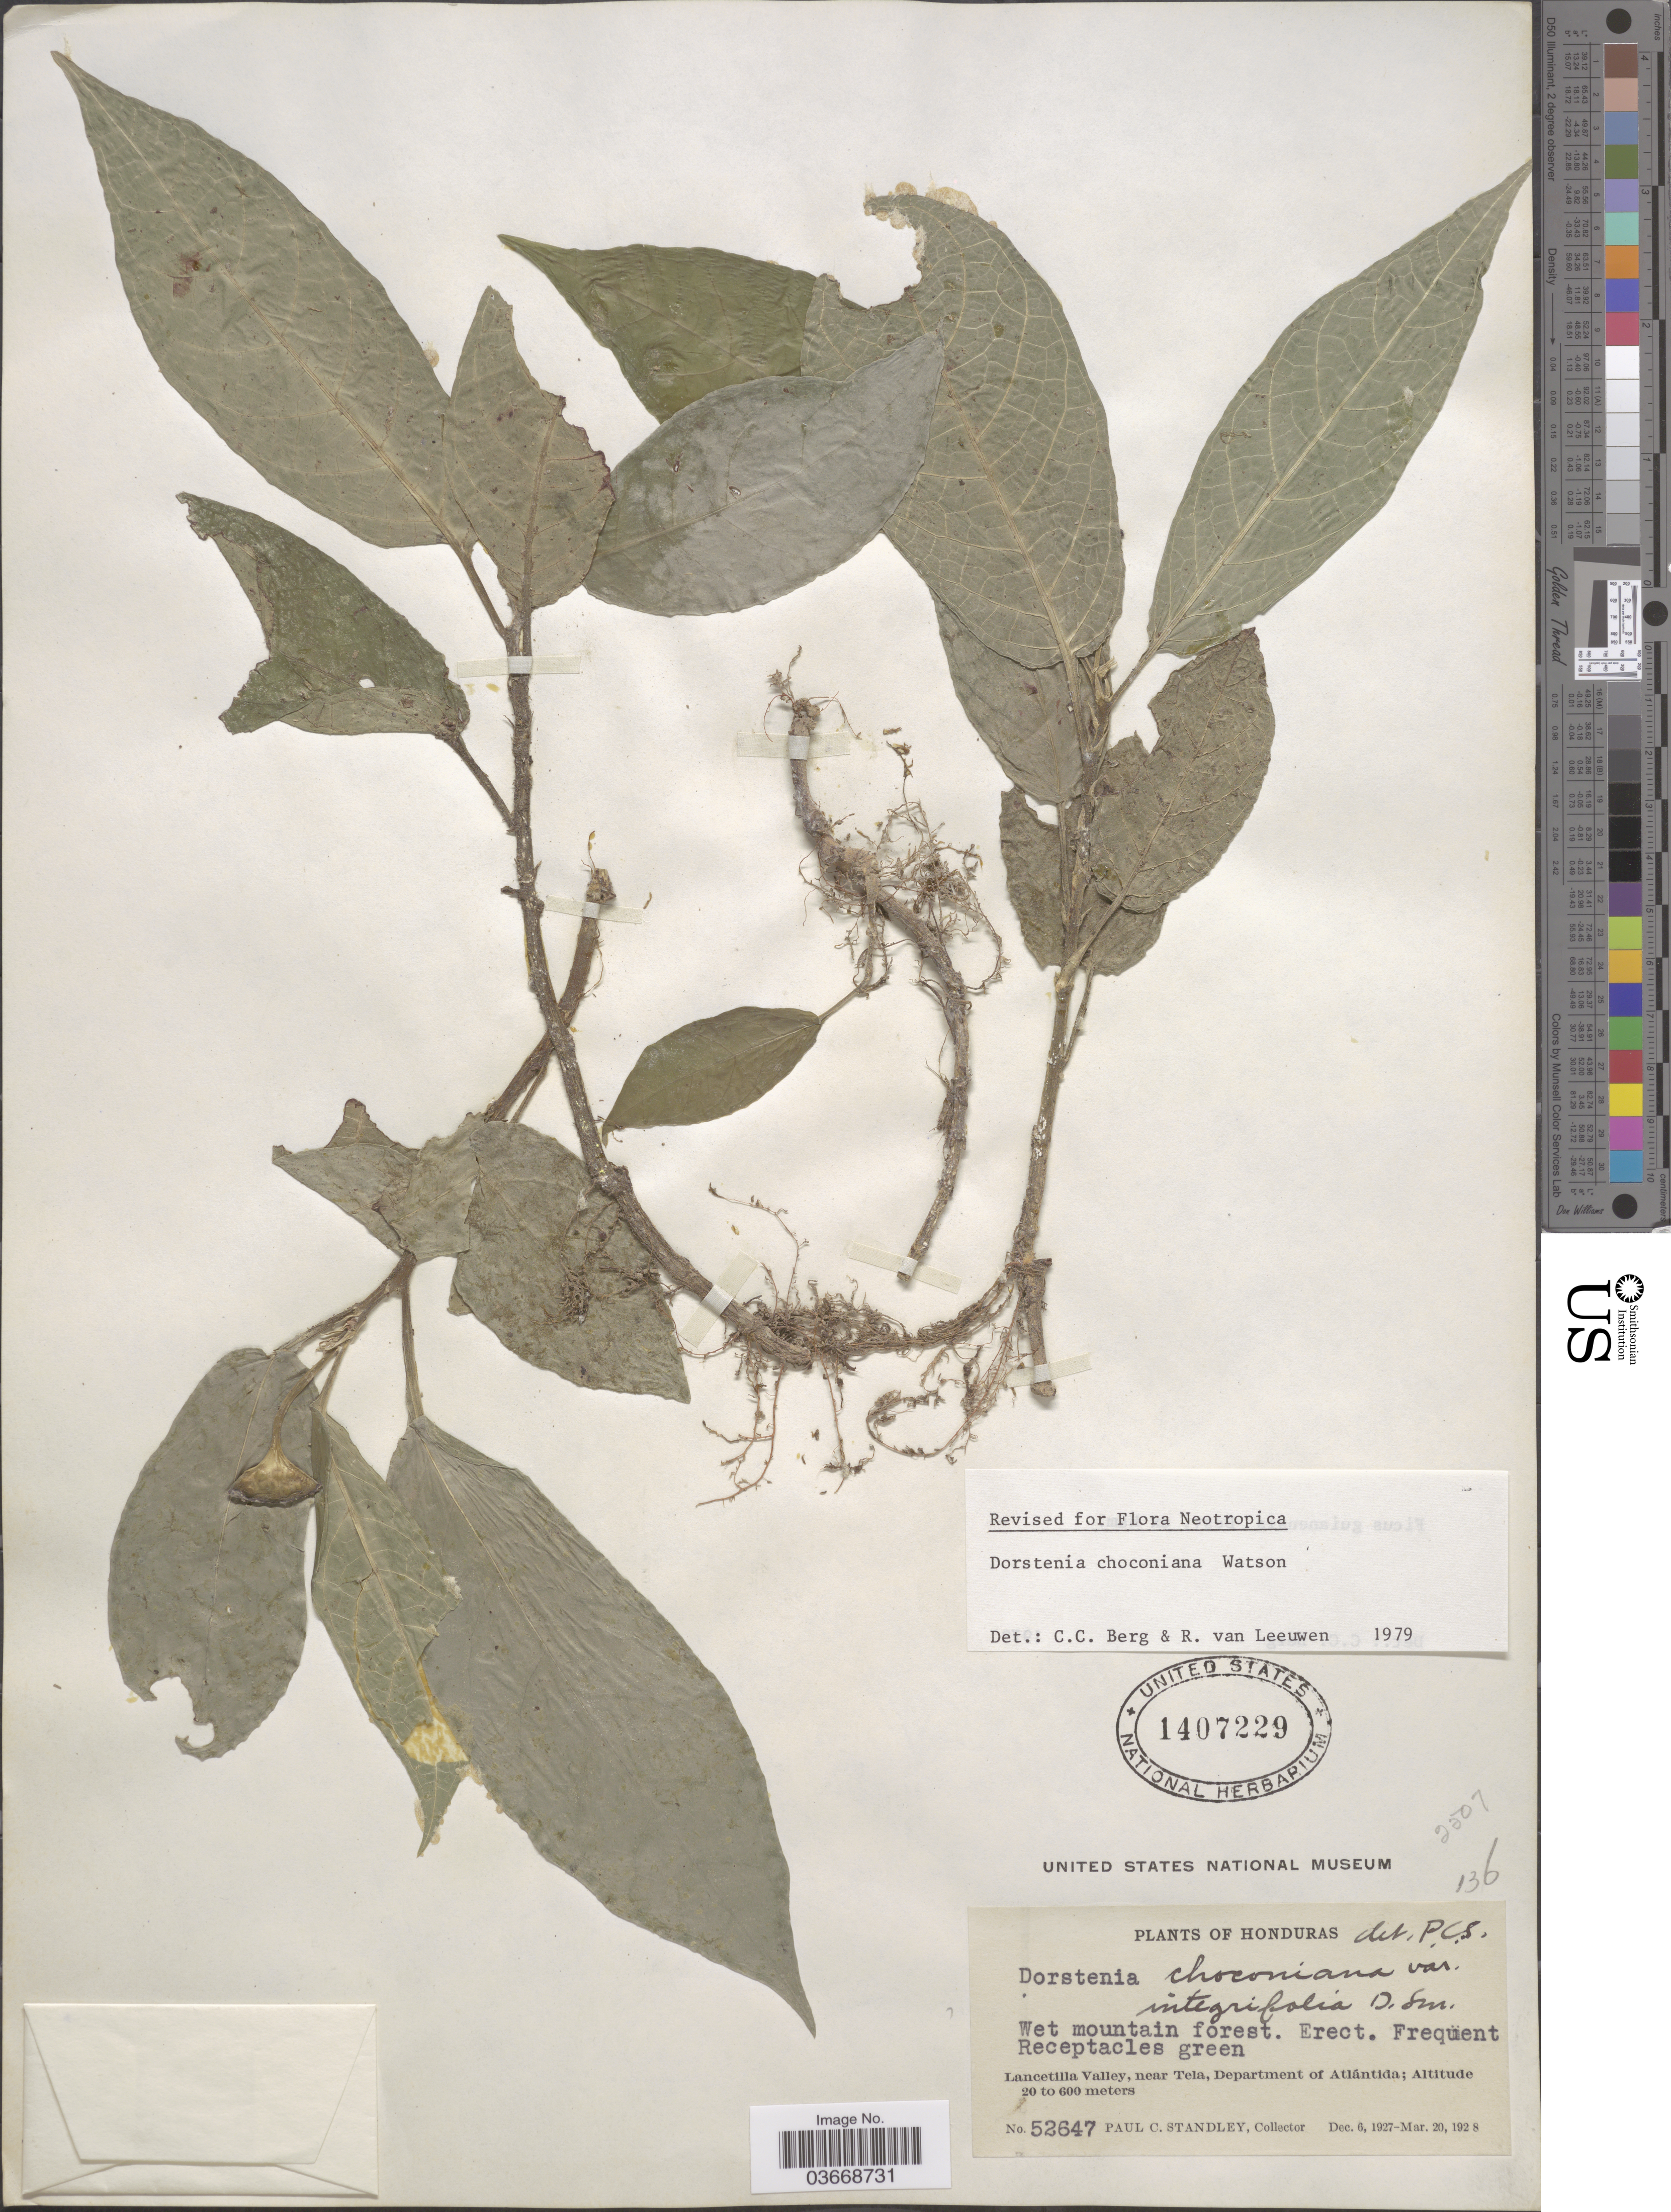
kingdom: Plantae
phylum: Tracheophyta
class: Magnoliopsida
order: Rosales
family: Moraceae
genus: Dorstenia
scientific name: Dorstenia choconiana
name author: S. Watson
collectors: P. C. Standley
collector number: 52647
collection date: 1927-12-06/1928-03-20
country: Honduras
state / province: Atlantida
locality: Lancetilla Valley, near Tela, Department of Atlántida.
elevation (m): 20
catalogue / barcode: US 1407229